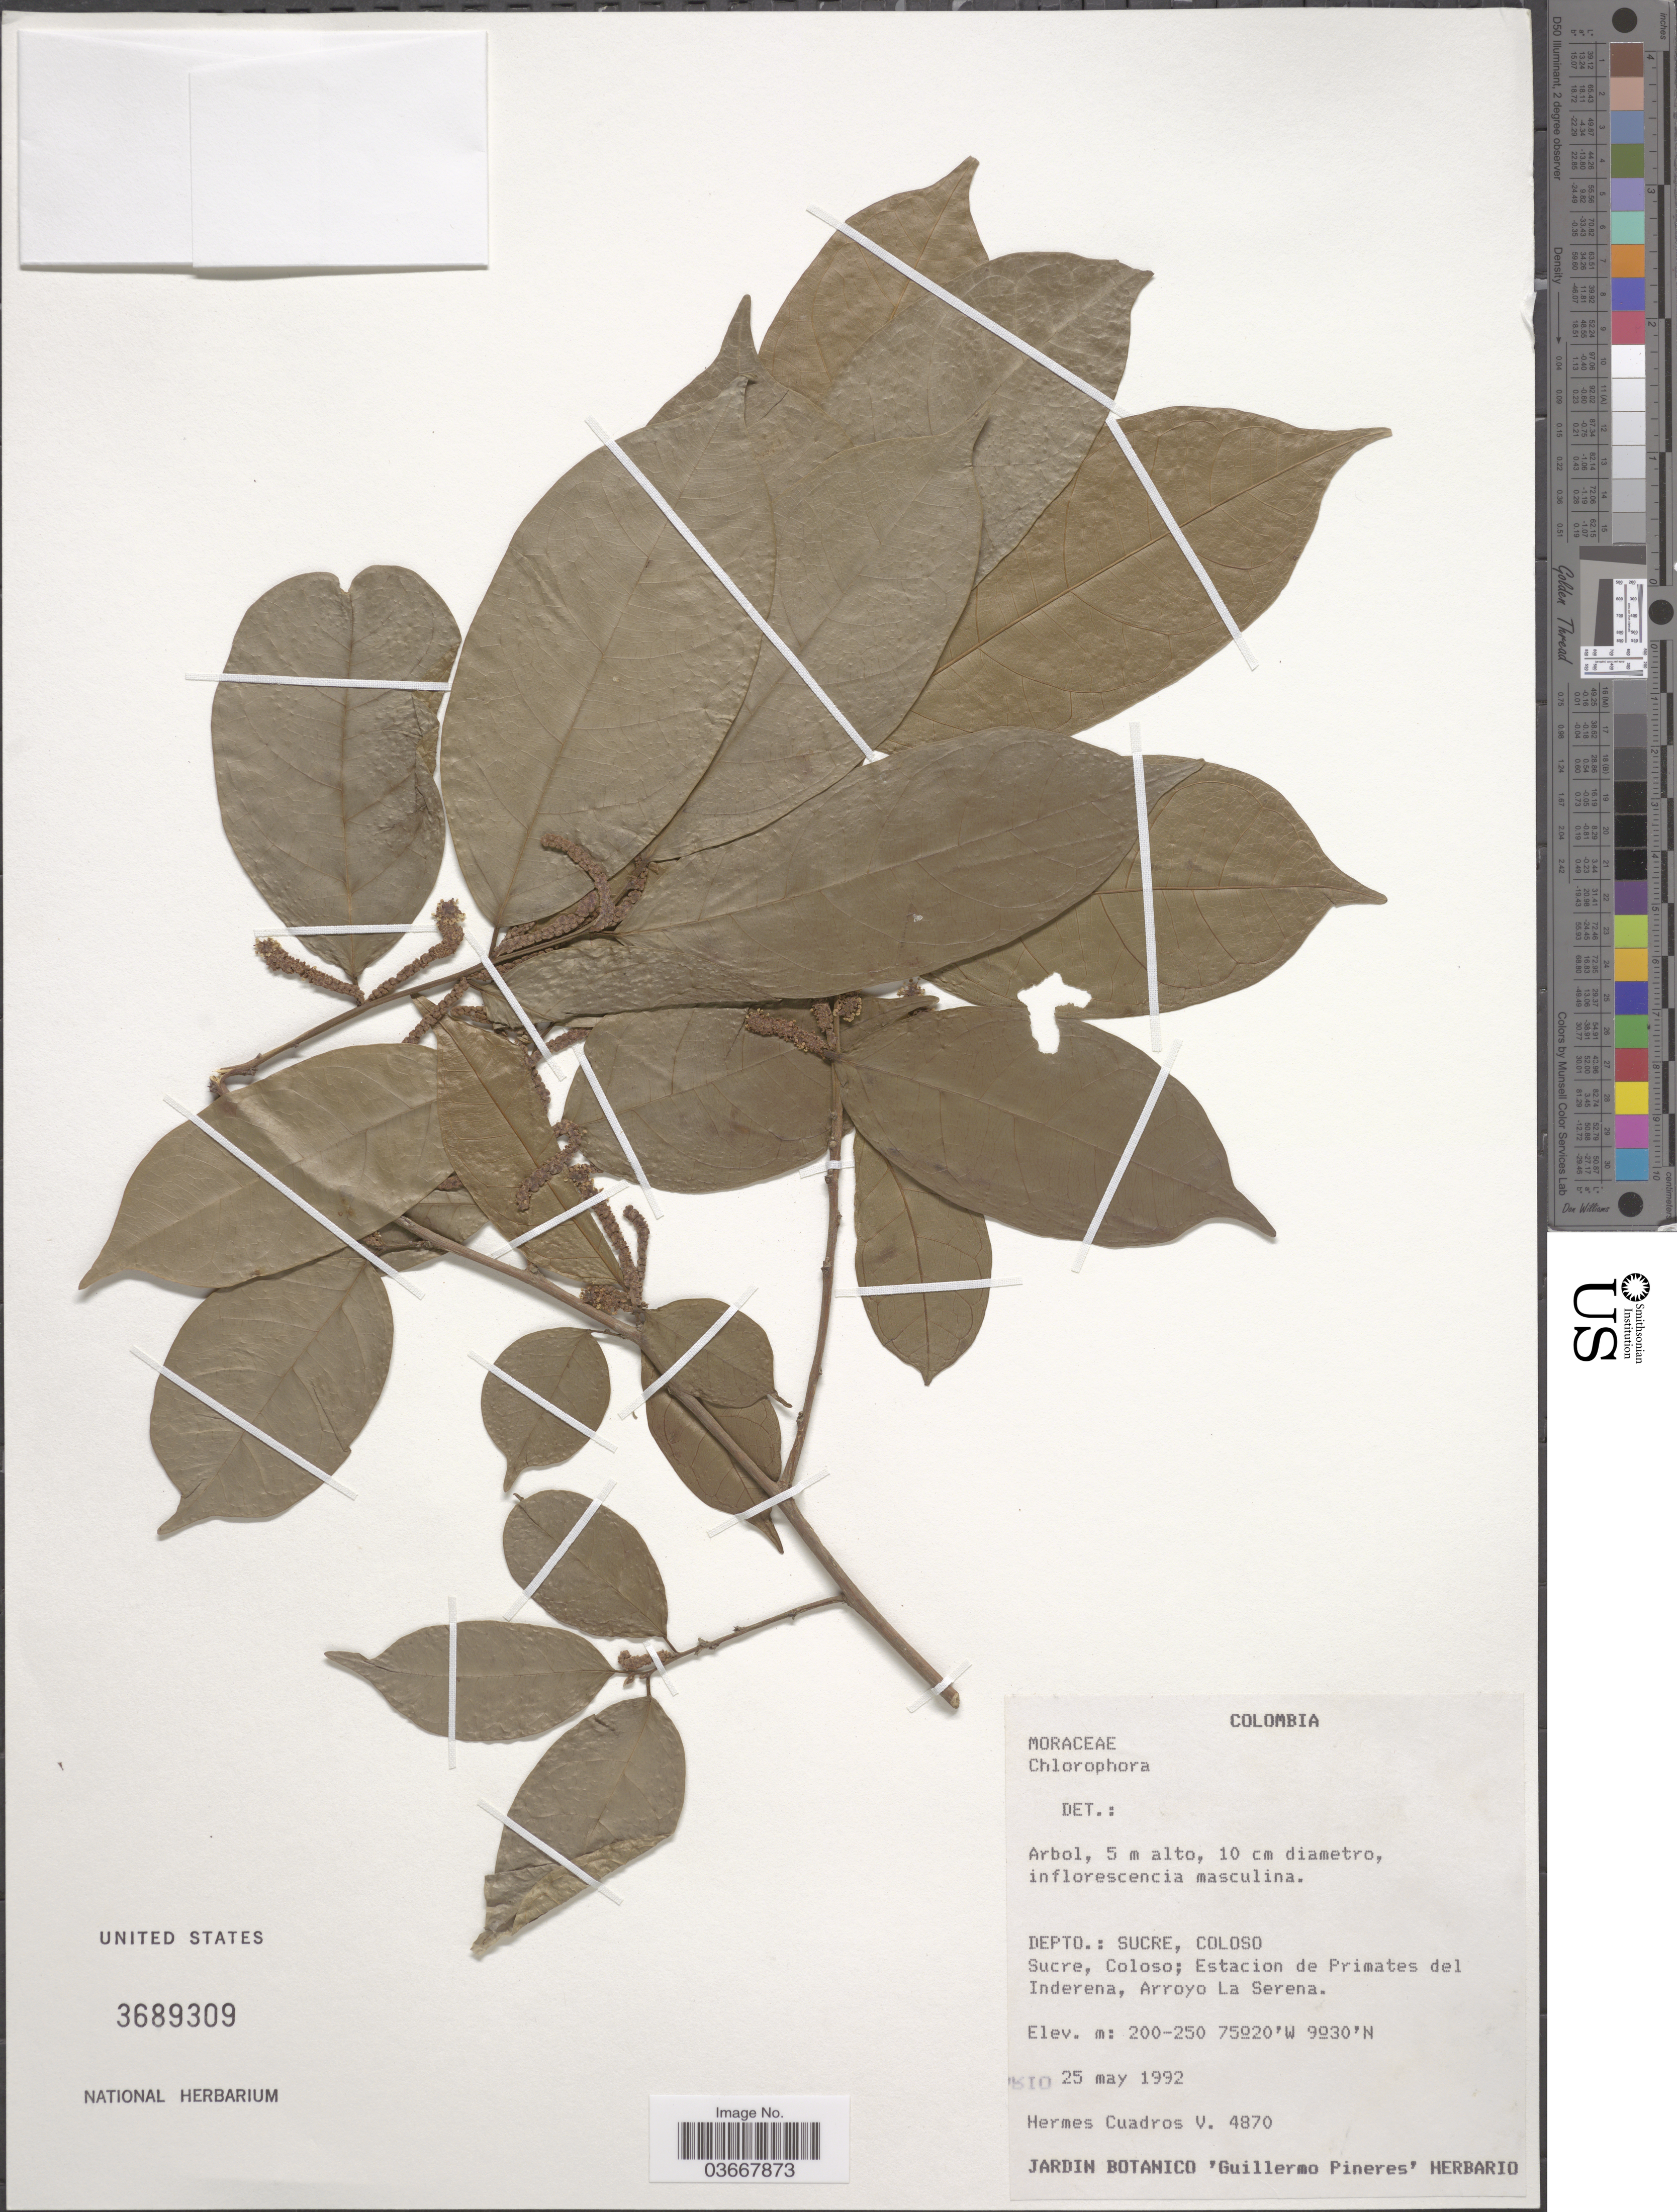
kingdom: Plantae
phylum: Tracheophyta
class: Magnoliopsida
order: Rosales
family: Moraceae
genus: Maclura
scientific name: Maclura sp.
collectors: H. Cuadros V.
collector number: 4870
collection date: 1992-05-25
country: Colombia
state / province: Sucre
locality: Depto.: Sucre, Coloso. Sucre, Coloso; Estacion de Primates del Inderena, Arroyo La Serena.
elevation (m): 200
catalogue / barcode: US 3689309